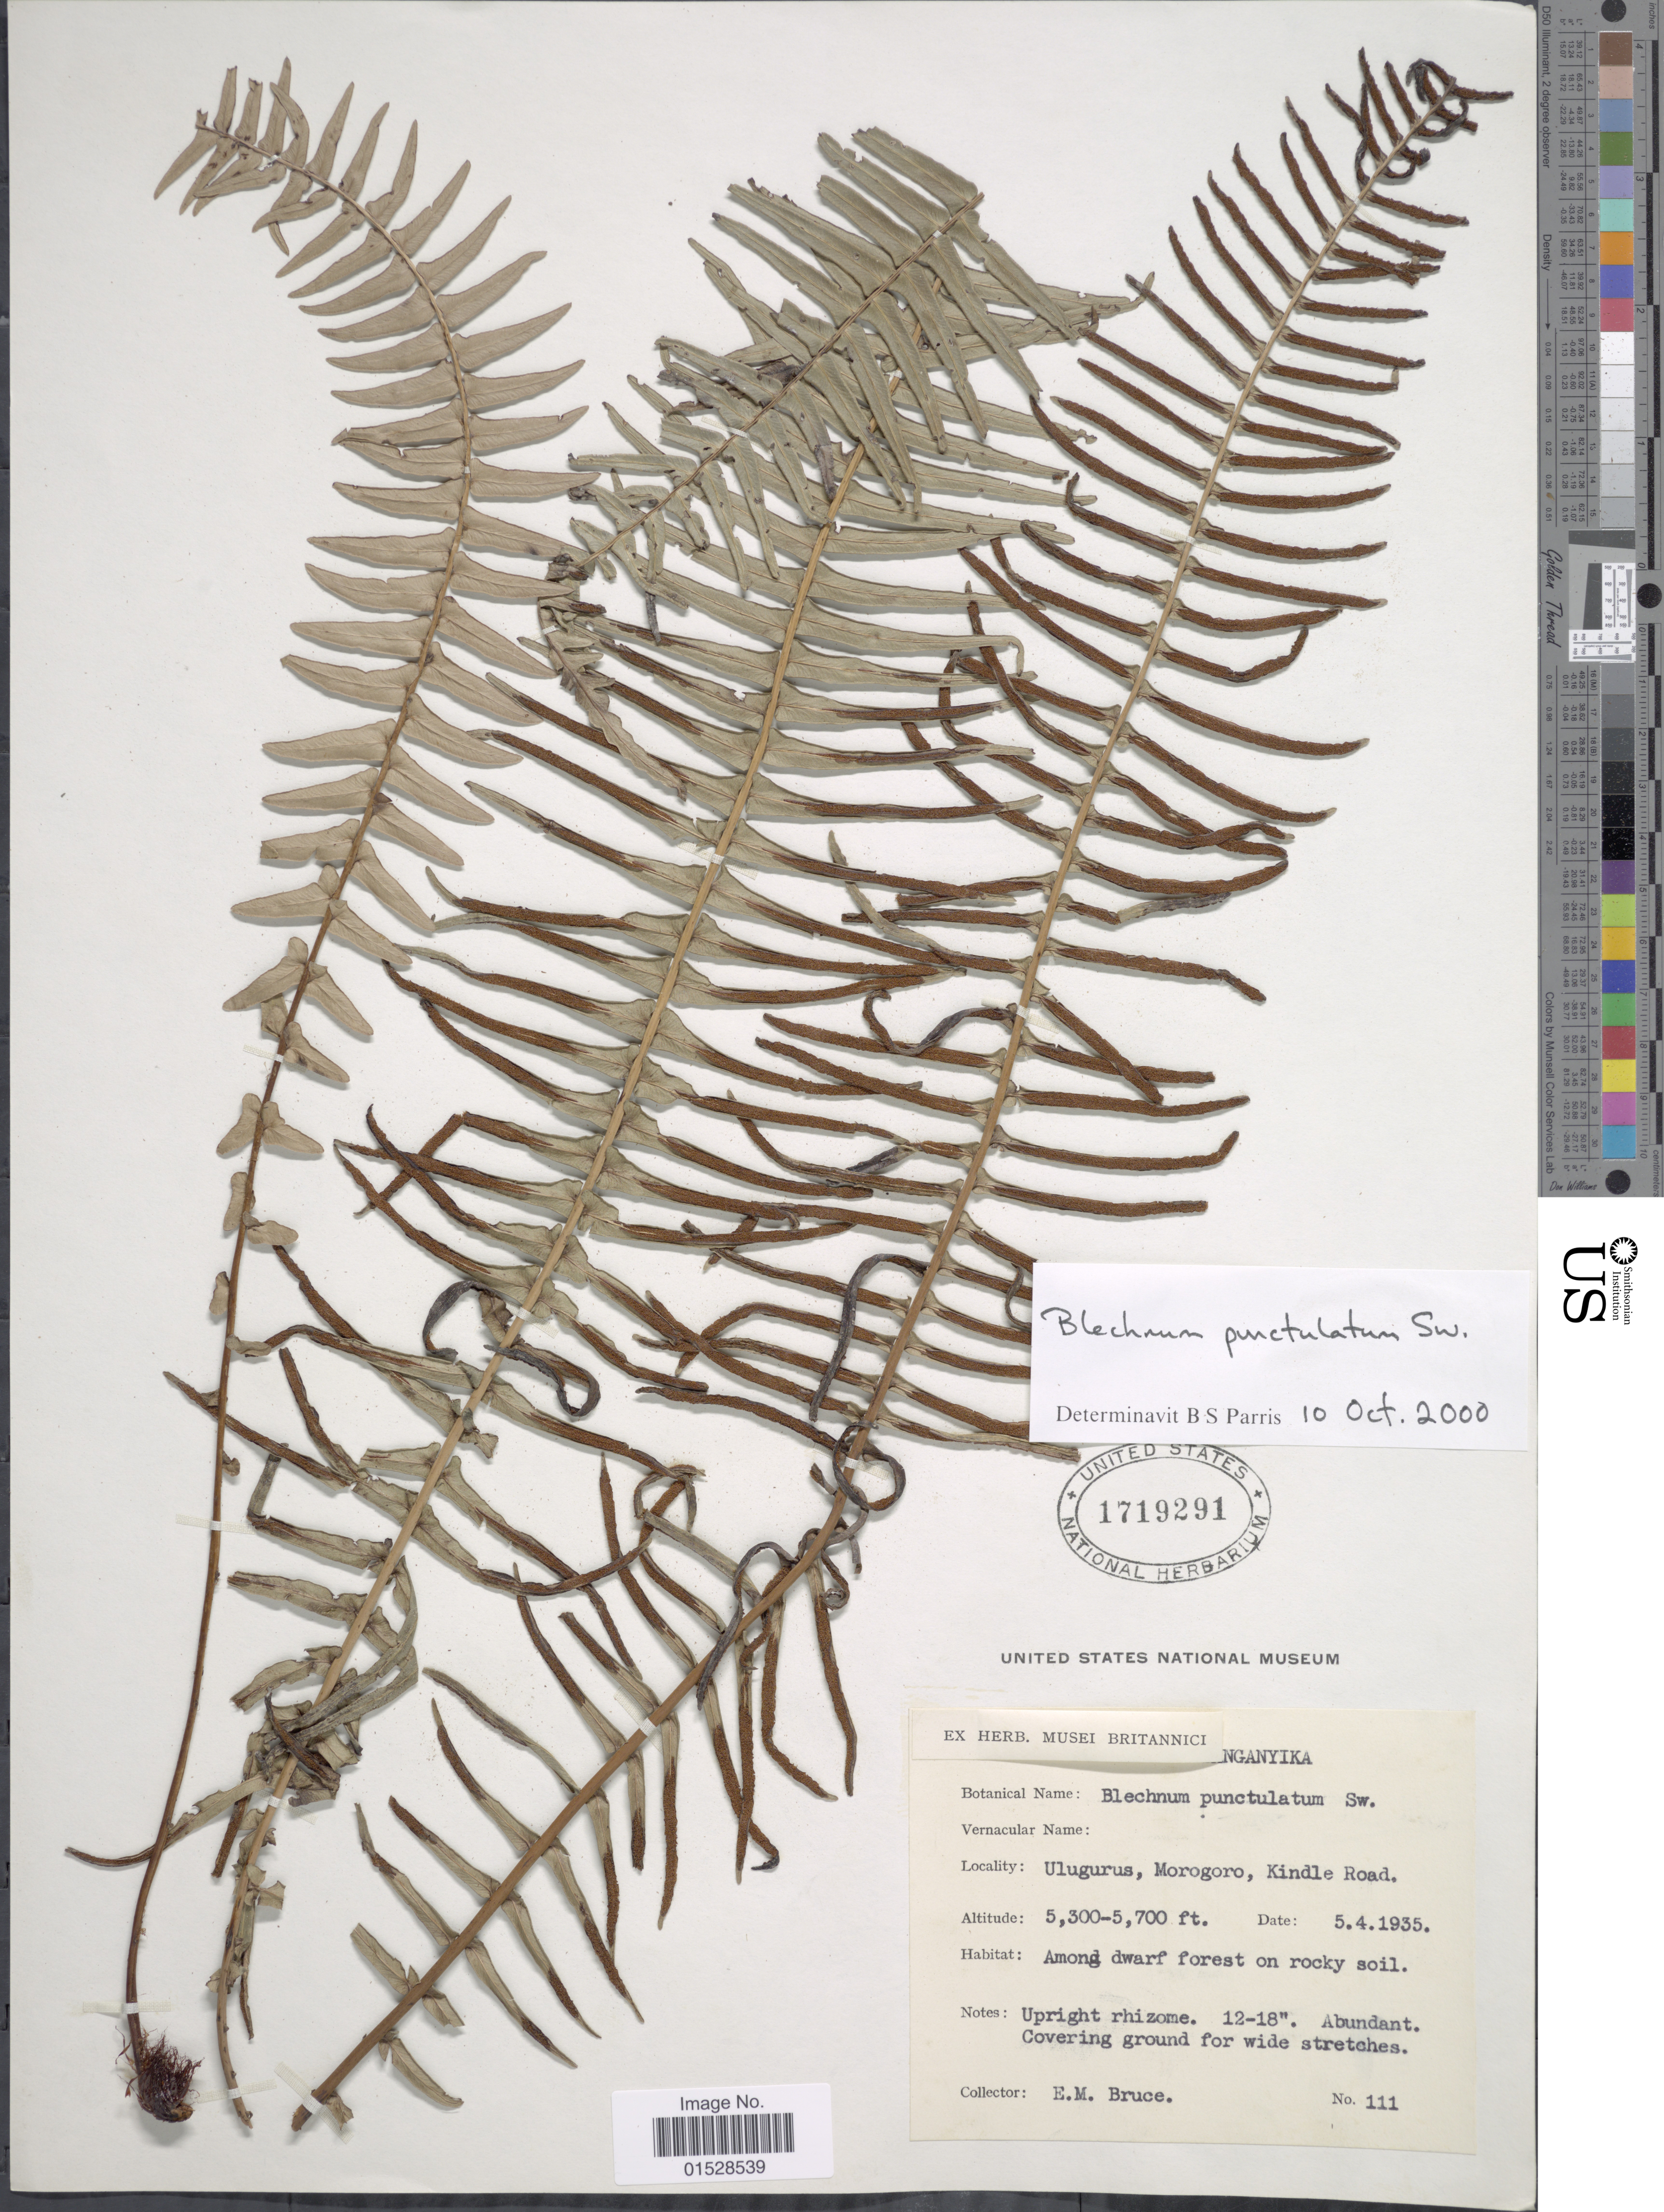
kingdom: Plantae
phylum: Tracheophyta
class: Polypodiopsida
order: Polypodiales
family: Blechnaceae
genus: Blechnum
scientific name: Blechnum punctulatum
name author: Sw.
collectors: E. Bruce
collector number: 111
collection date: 1935-04-05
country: Tanzania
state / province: Morogoro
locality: Tanganyika, Ulugurus, Kindle Road.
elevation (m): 1615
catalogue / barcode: US 1719291